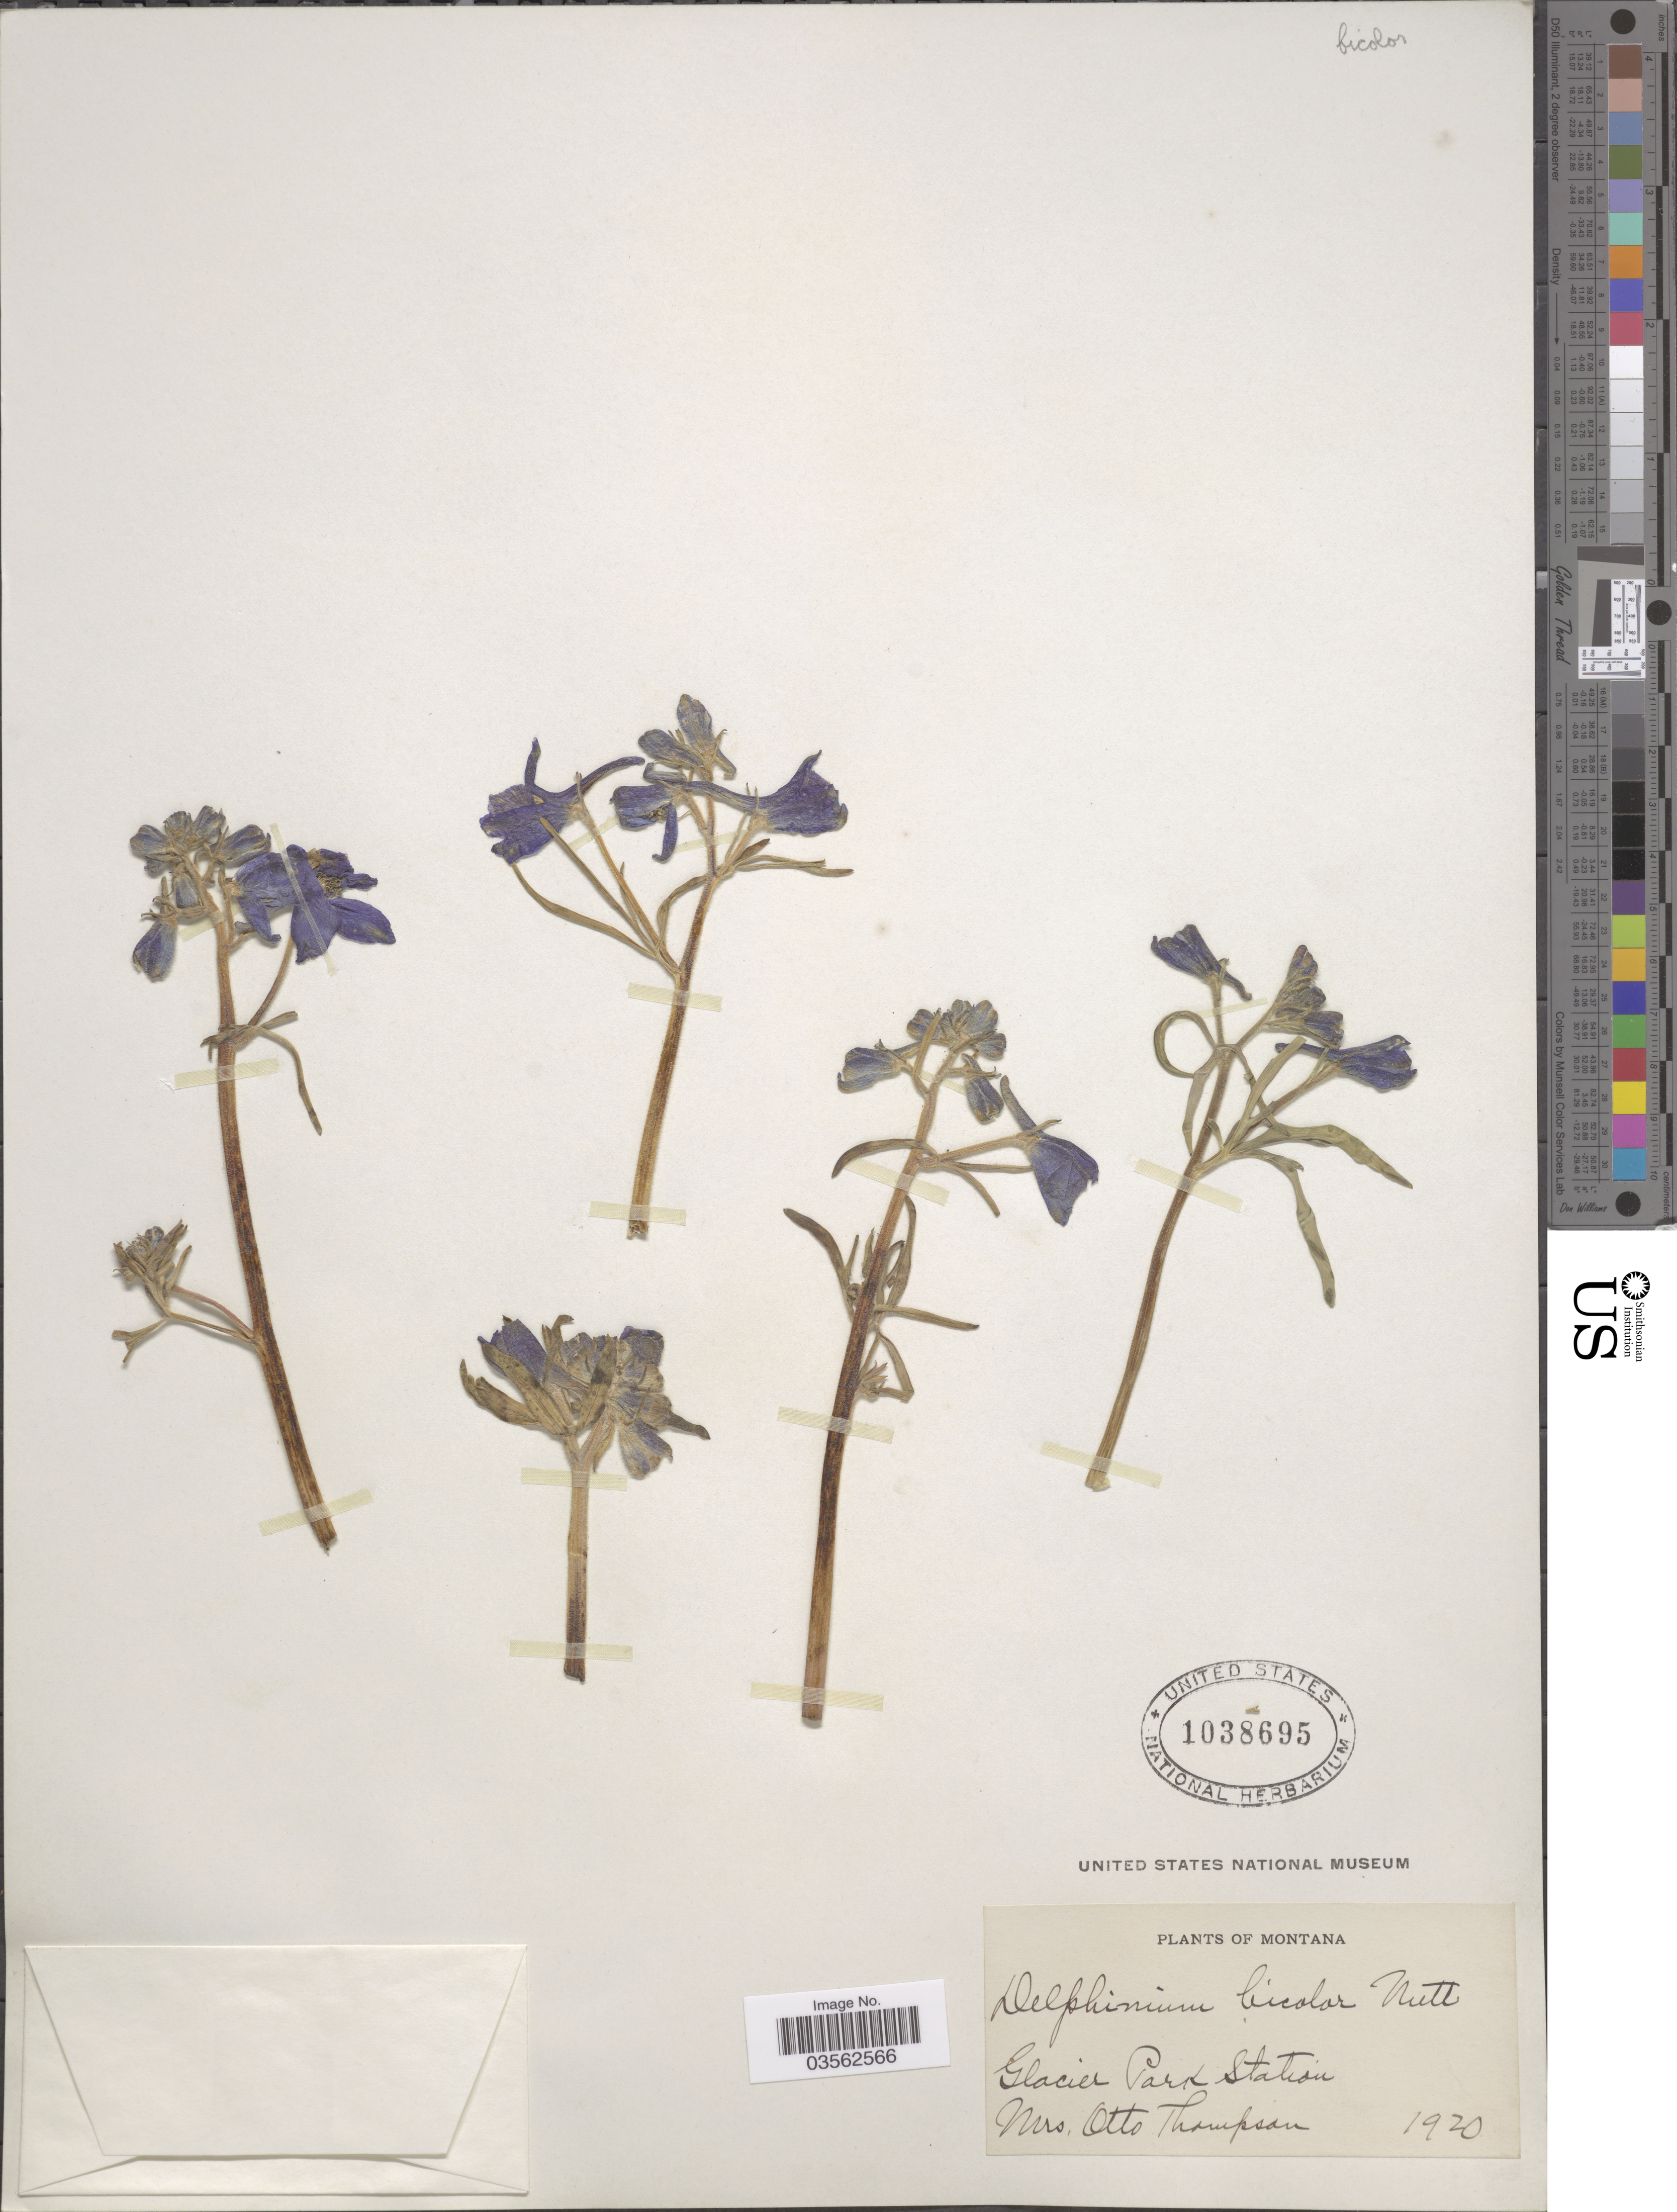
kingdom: Plantae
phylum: Tracheophyta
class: Magnoliopsida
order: Ranunculales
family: Ranunculaceae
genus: Delphinium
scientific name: Delphinium bicolor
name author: Nutt.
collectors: O. Thompson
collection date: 1920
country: United States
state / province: Montana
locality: Glacier Park Station.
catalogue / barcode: US 1038695